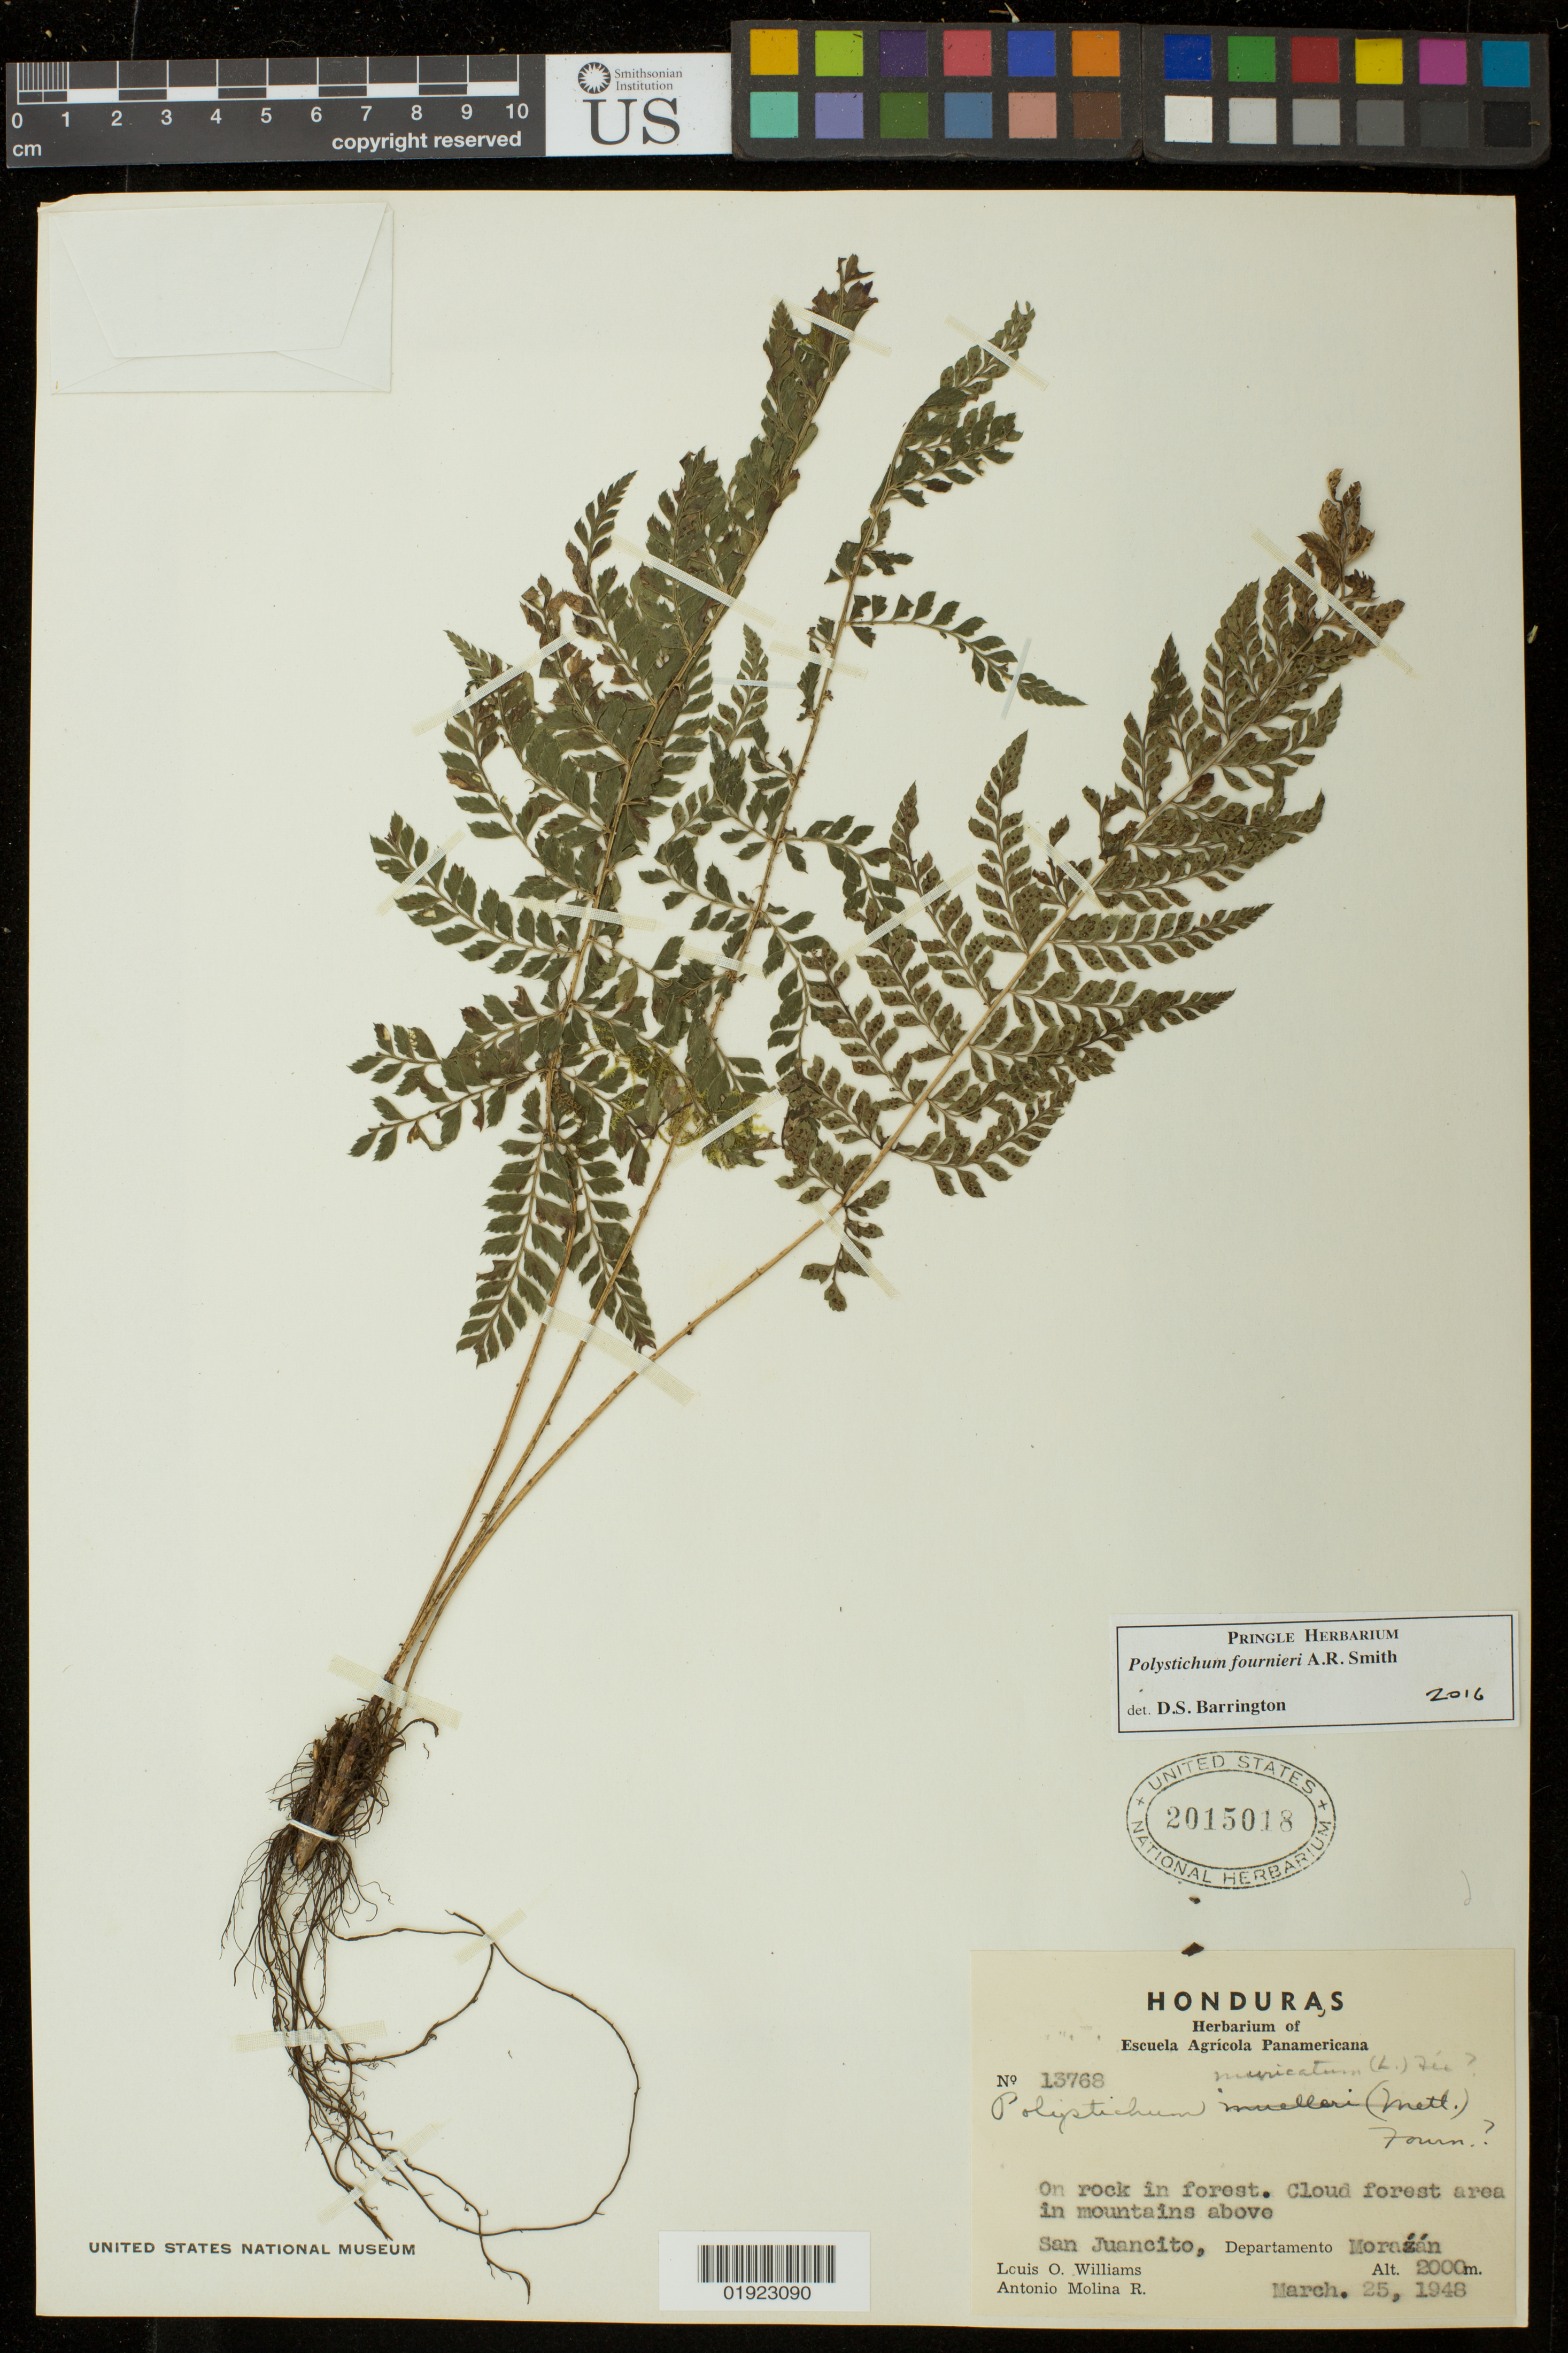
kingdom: Plantae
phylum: Tracheophyta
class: Polypodiopsida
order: Polypodiales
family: Dryopteridaceae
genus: Polystichum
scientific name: Polystichum fournieri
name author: A.R. Sm.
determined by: Barrington, D. S., Curator (VT), University of Vermont (UNITED STATES)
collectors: L. O. Williams & A. Molina R.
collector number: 13768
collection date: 1948-03-25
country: Honduras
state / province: Fco. Morazán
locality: San Juancito.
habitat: On rock in forest. Cloud forest area in mountains above.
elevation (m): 2000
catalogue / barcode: US 2015018